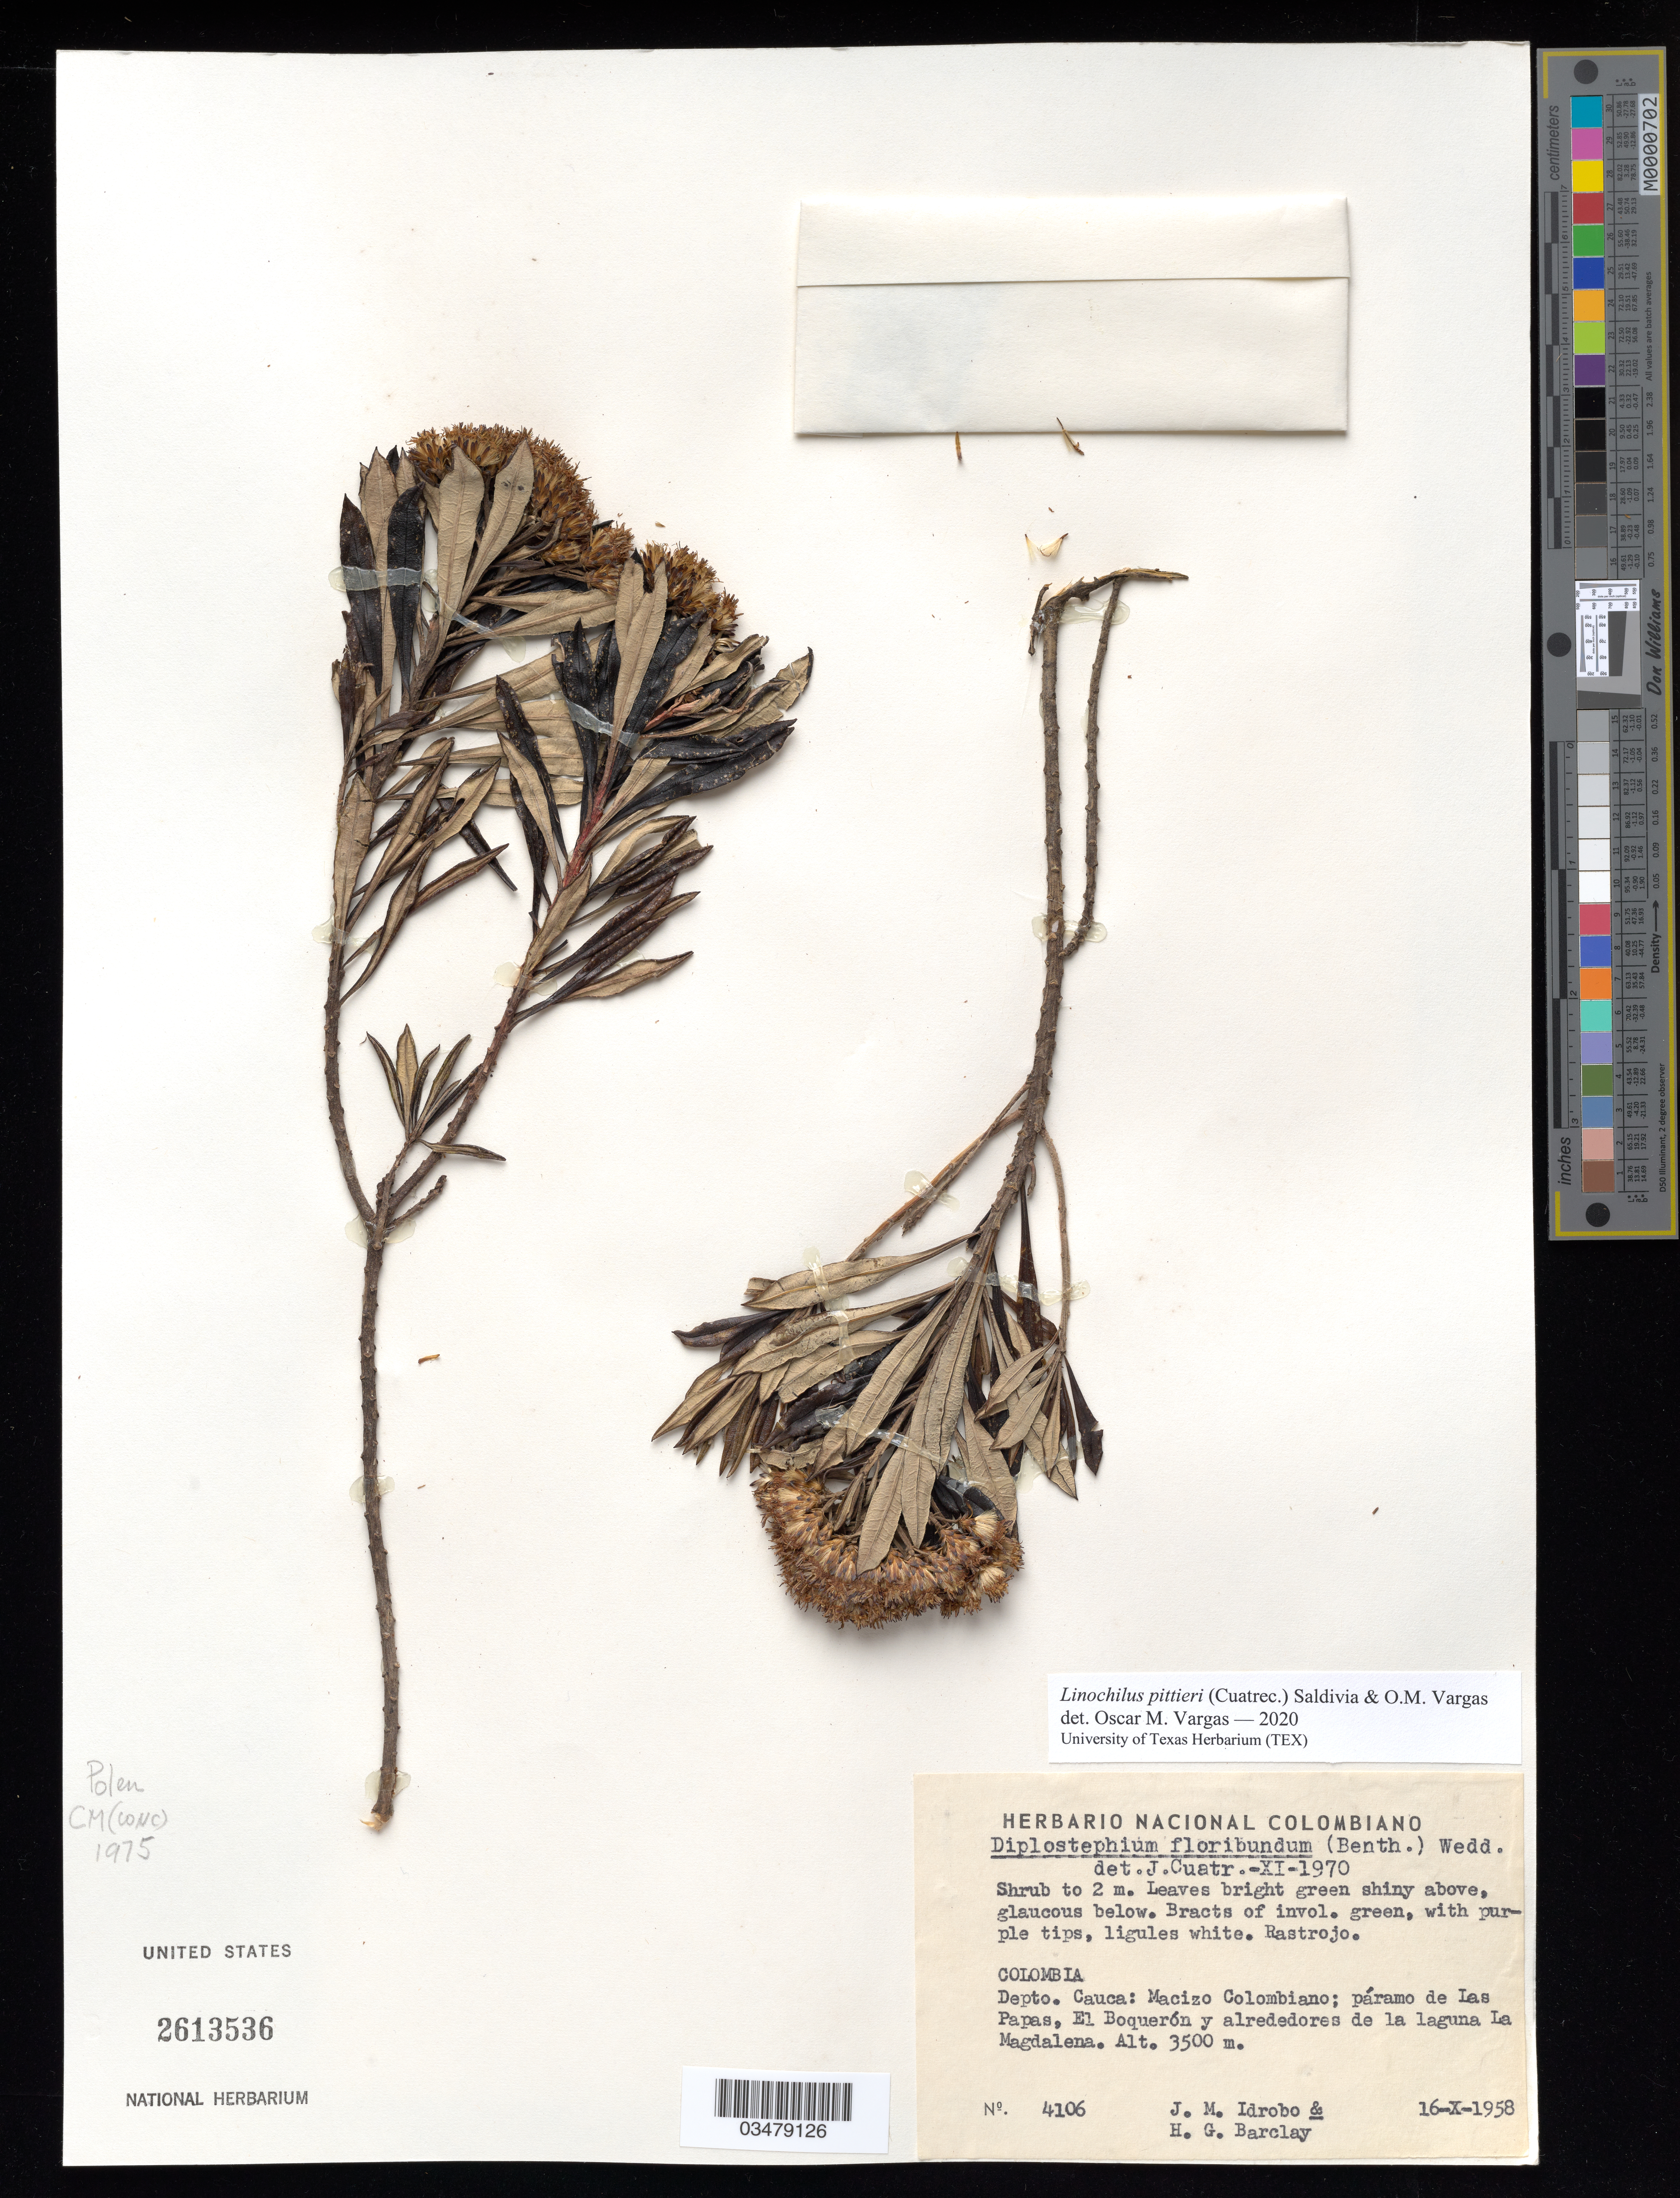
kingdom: Plantae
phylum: Tracheophyta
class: Magnoliopsida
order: Asterales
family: Asteraceae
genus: Linochilus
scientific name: Linochilus pittieri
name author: (Cuatrec.) Saldivia & O.M. Vargas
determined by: Vargas, Oscar M.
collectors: J. M. Idrobo & H. Barkley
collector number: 4106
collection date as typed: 16 Oct 1958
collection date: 1958-10-16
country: Colombia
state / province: Cauca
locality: El Boqueron, Alrededor Laguna Magdalena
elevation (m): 3500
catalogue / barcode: US 2613536